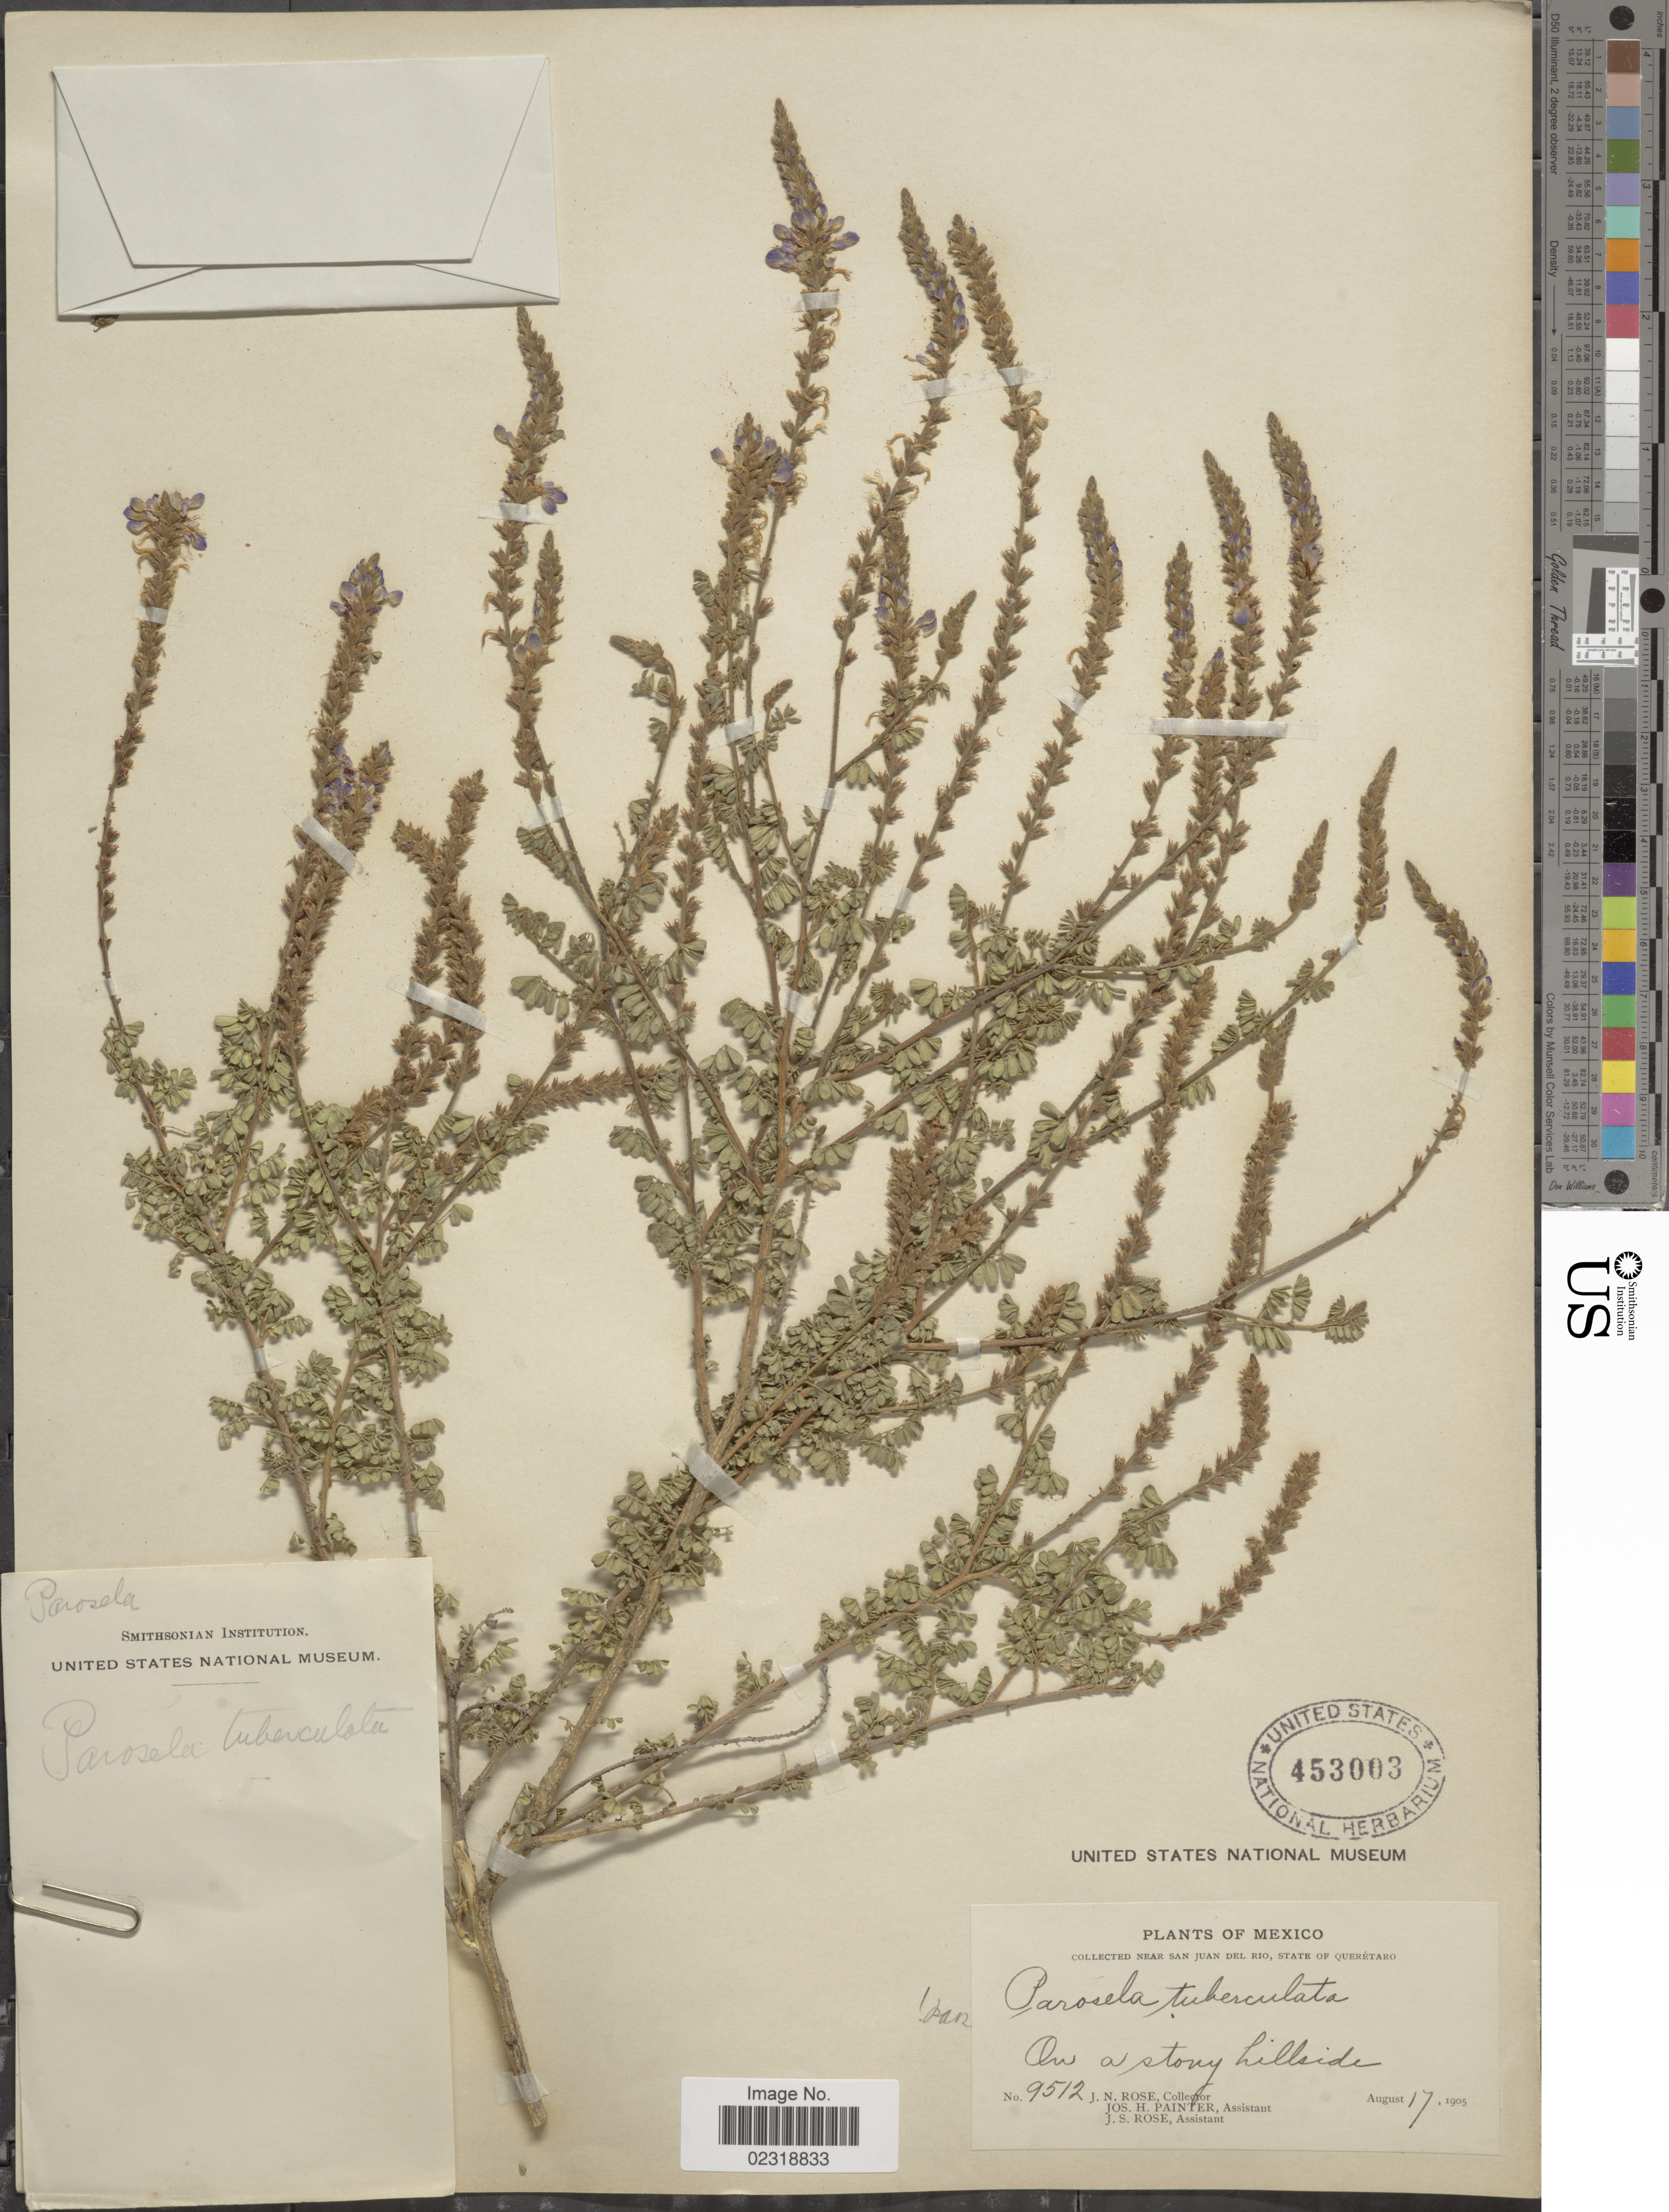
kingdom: Plantae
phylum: Tracheophyta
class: Magnoliopsida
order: Fabales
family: Fabaceae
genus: Dalea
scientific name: Dalea tuberculata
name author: Lag.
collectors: J. N. Rose, J. H. Painter & J. S. Rose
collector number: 9512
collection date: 1905-08-17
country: Mexico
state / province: Querétaro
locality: Near San Juan del Rio, on a stony hillside.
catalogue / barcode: US 453003